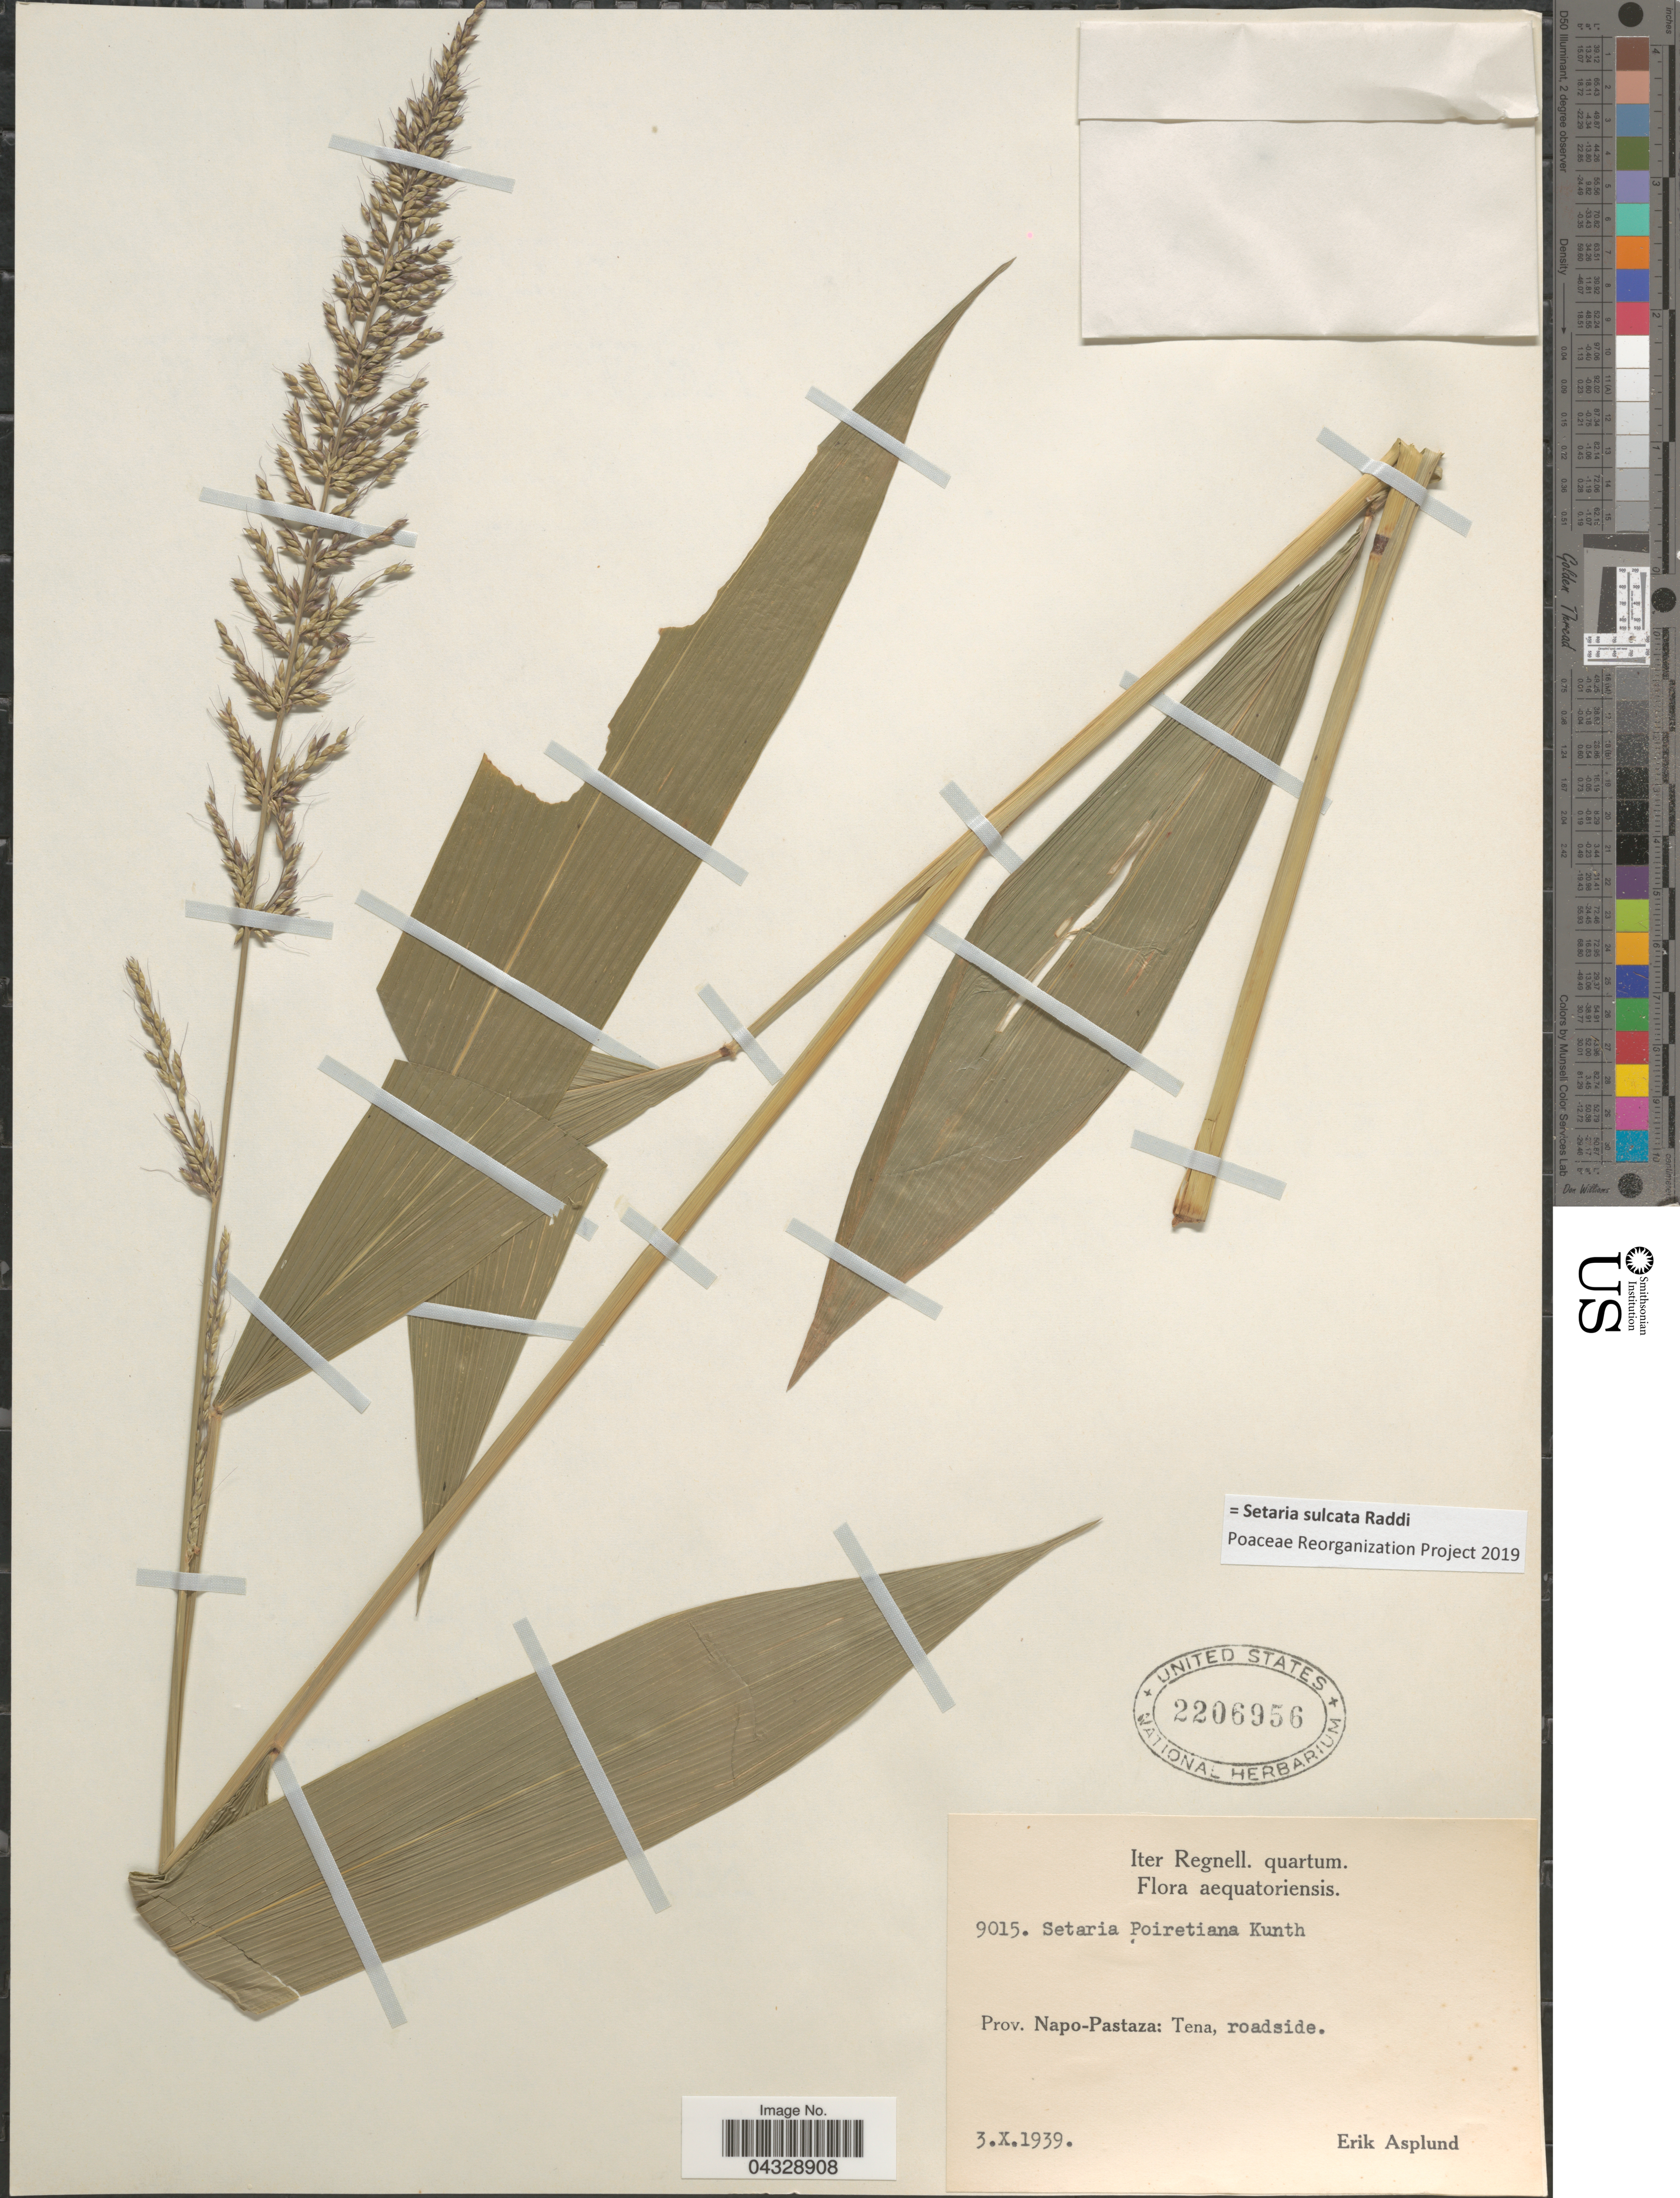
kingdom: Plantae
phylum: Tracheophyta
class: Liliopsida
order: Poales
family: Poaceae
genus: Setaria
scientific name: Setaria sulcata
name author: Raddi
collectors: E. Asplund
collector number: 9015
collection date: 1939-10-03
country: Ecuador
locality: Iter Regnell. quartum. Aequatoriensis. Prov. Napo-Pastaza: Tena.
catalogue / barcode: US 2206956